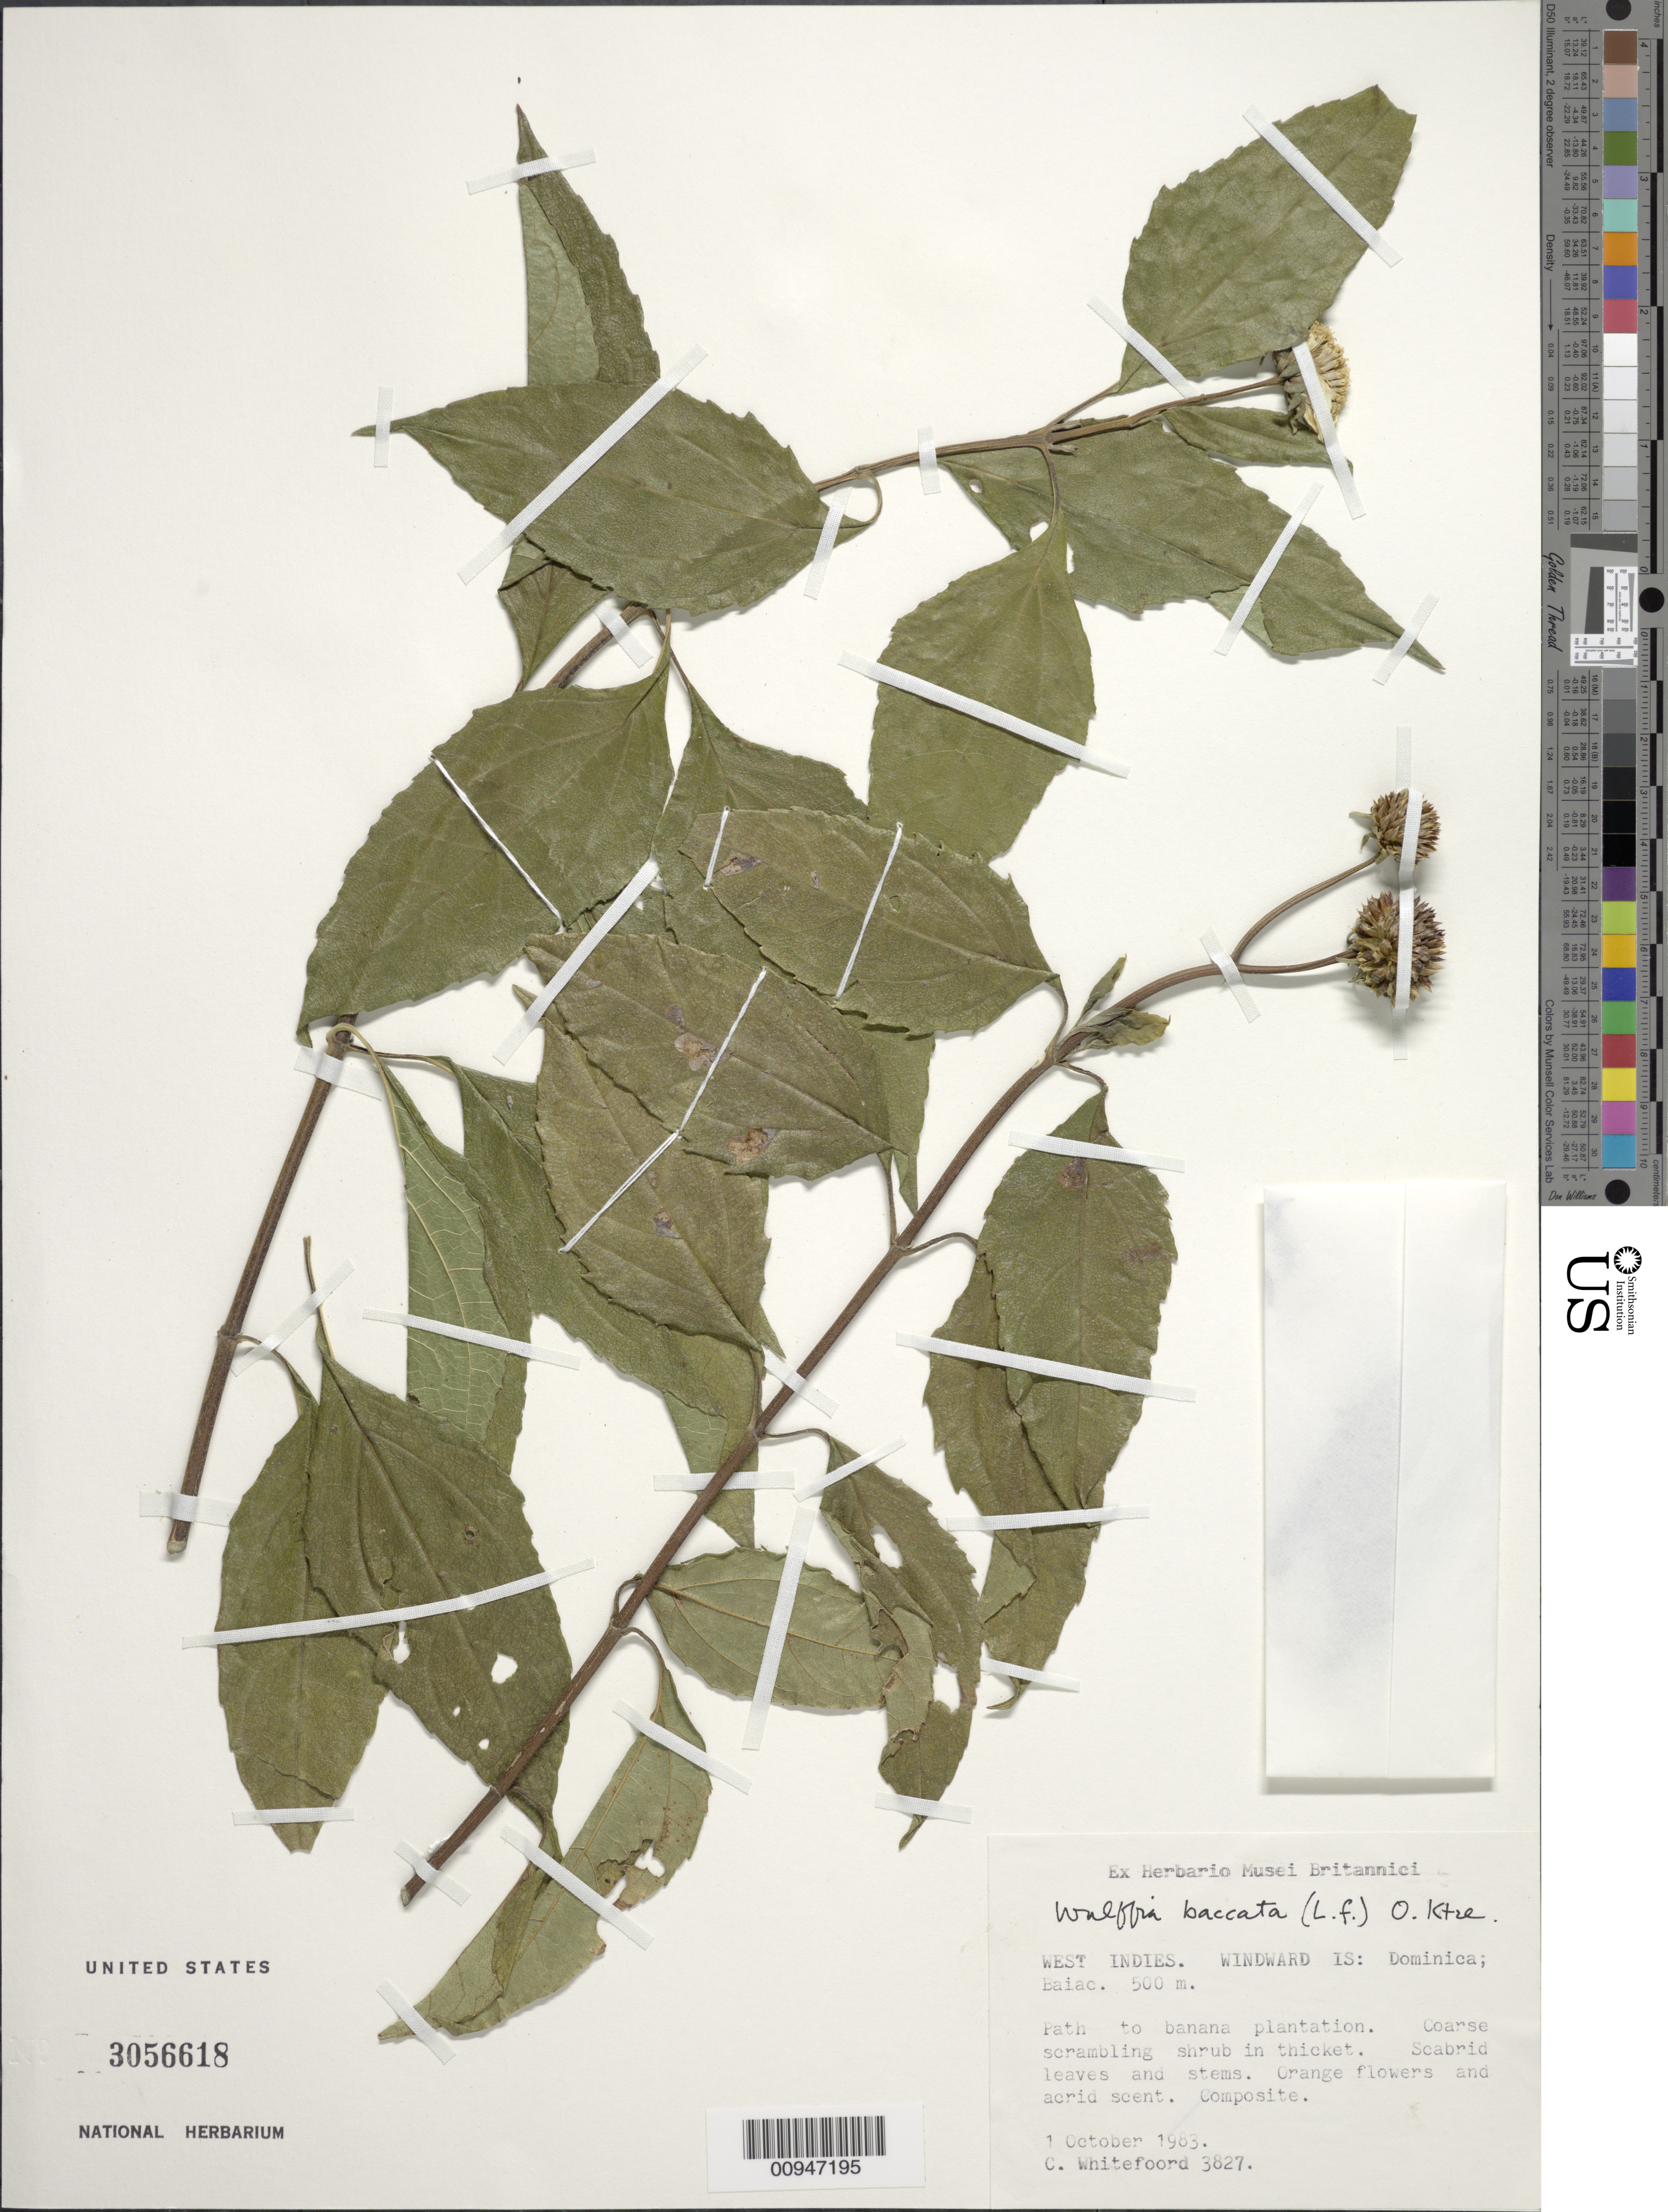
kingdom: Plantae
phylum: Tracheophyta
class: Magnoliopsida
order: Asterales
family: Asteraceae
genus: Wulffia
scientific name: Wulffia baccata var. baccata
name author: (L.) Kuntze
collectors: C. Whitefoord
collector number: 3827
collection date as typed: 01 Oct 1983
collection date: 1983-10-01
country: Dominica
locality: Baiac, path to banana plantation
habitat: In thicket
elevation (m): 500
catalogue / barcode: US 3056618